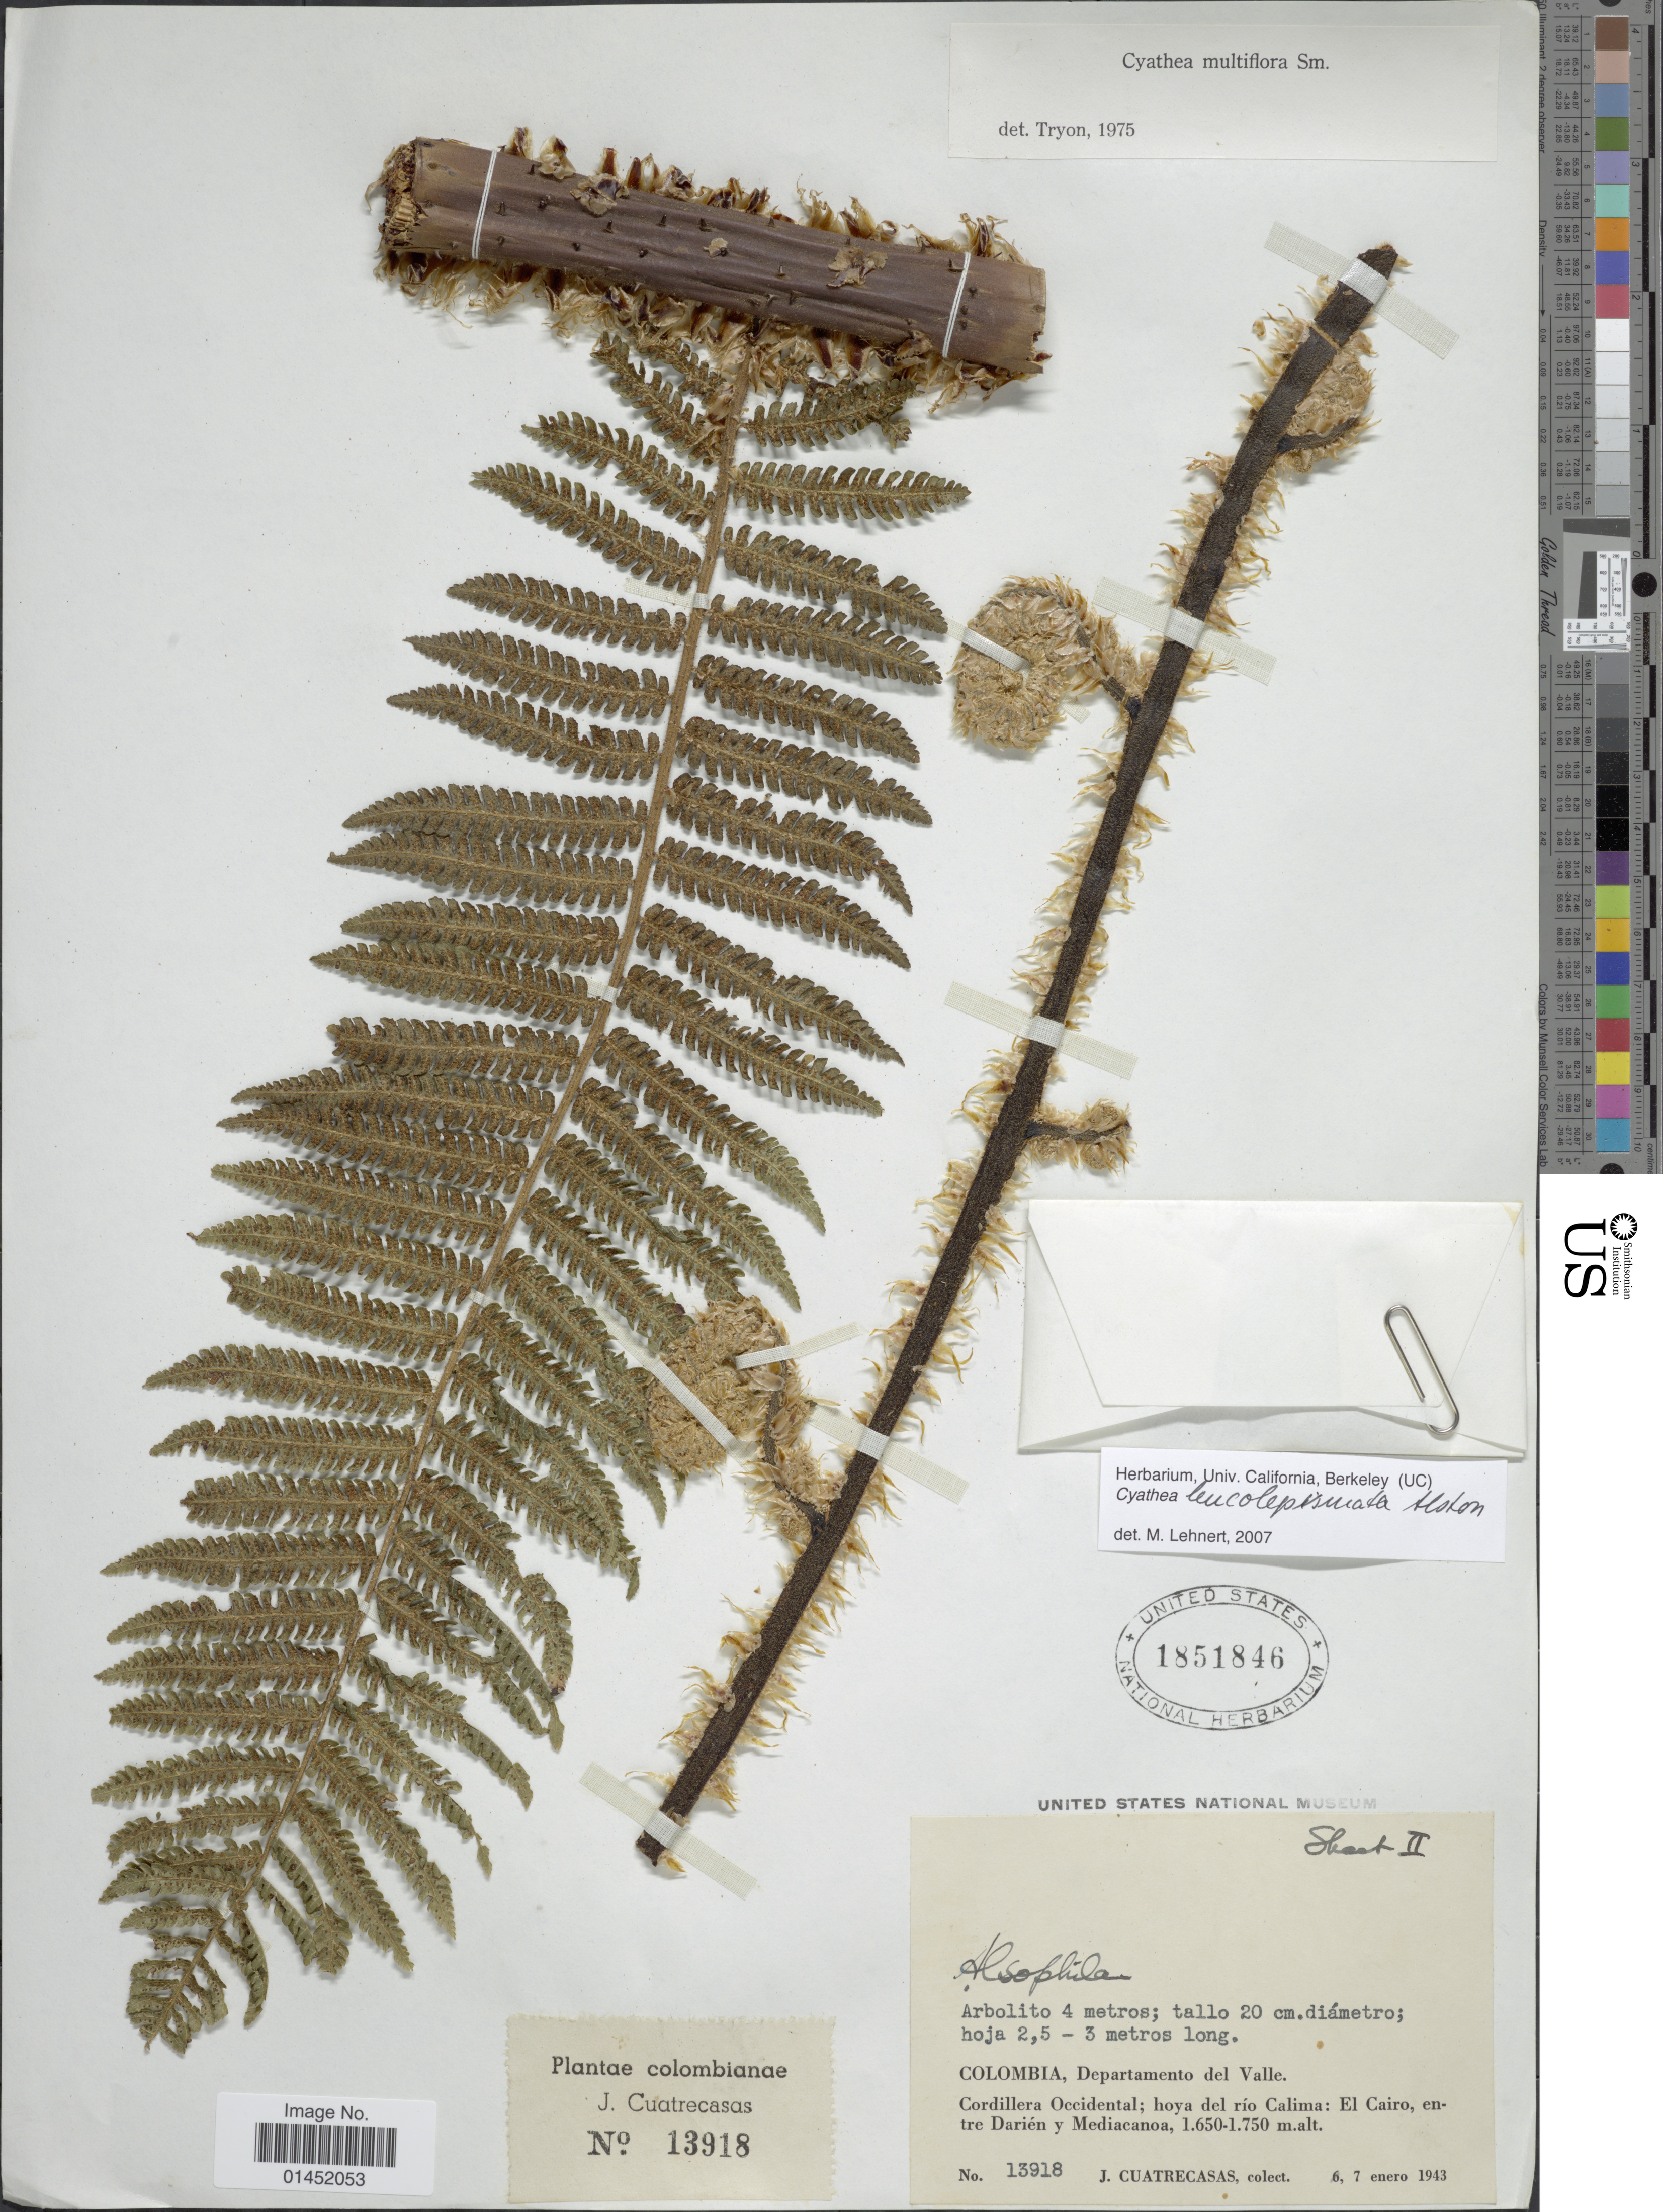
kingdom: Plantae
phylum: Tracheophyta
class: Polypodiopsida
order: Cyatheales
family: Cyatheaceae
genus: Cyathea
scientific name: Cyathea leucolepismata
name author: Alston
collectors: J. Cuatrecasas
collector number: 13918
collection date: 1943-01-06/1943-01-07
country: Colombia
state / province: Valle del Cauca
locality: Departamento del valle. Cordillera Occidental; hoya del río Calima: El Cairo, entre Darién y Mediacanoa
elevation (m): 1650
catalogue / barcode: US 1851846